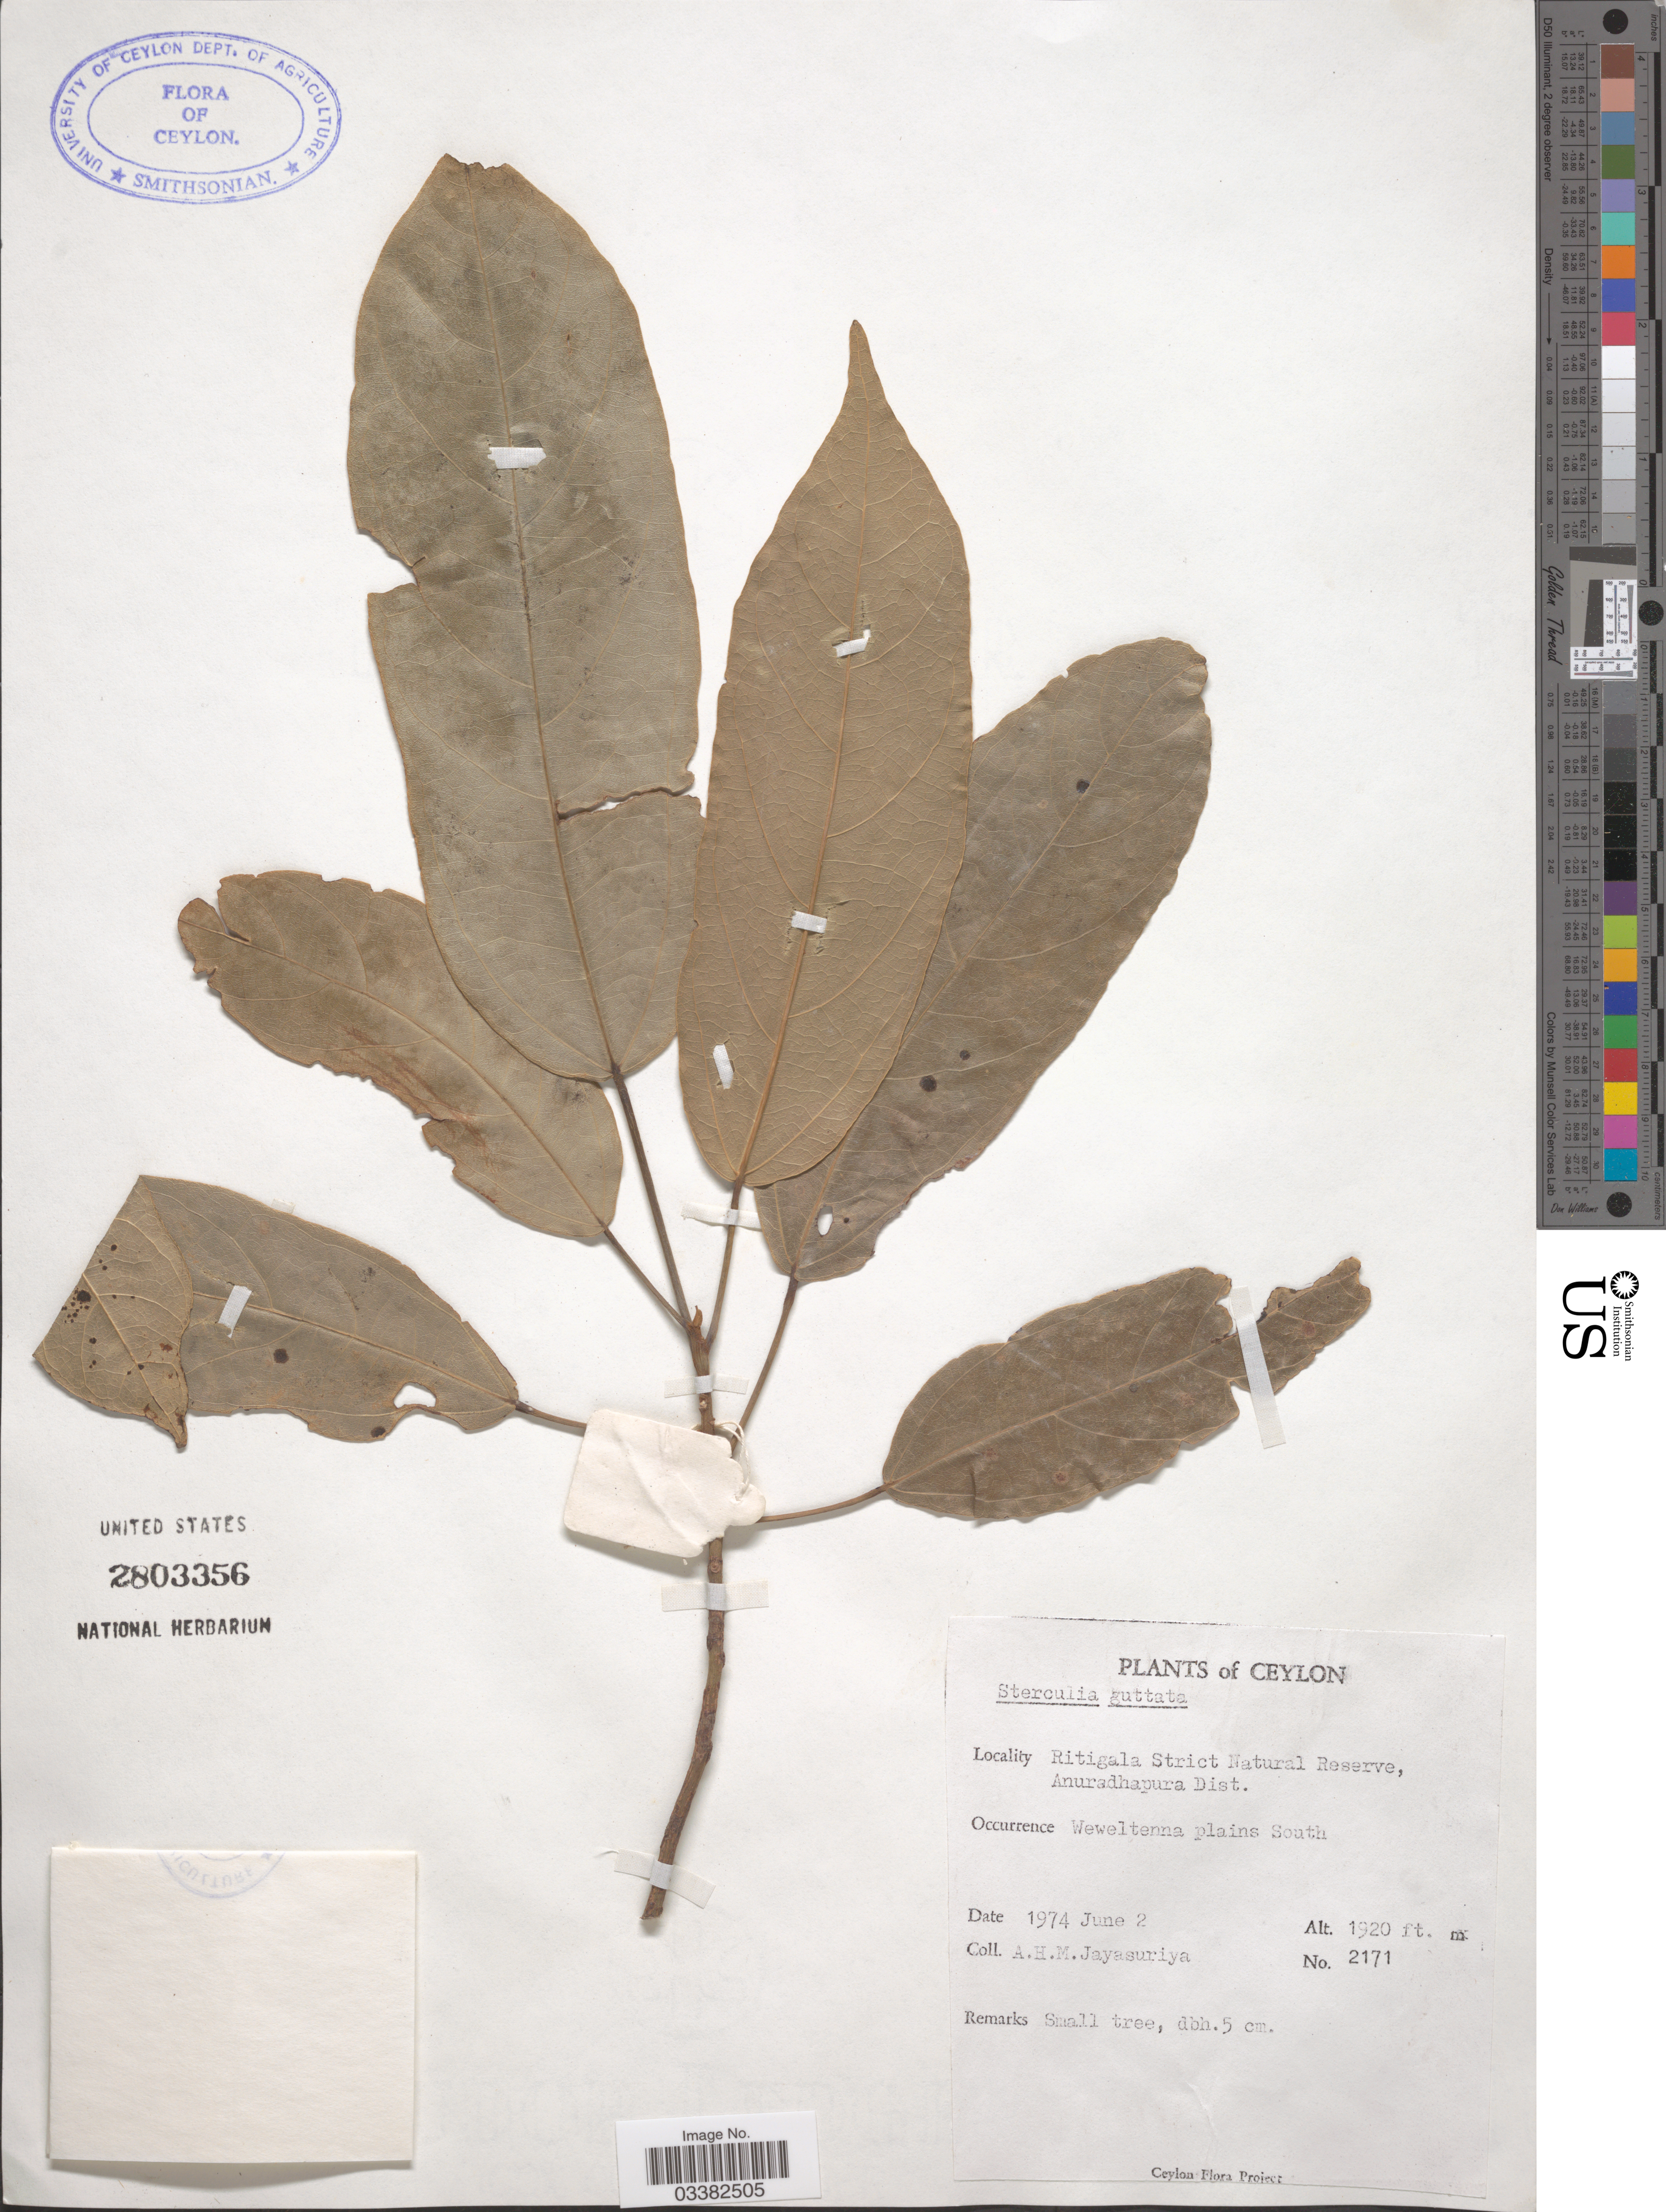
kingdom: Plantae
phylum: Tracheophyta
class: Magnoliopsida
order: Malvales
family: Malvaceae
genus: Sterculia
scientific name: Sterculia guttata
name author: Roxb. ex G. Don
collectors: A. H. Jayasuriya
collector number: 2171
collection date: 1974-06-02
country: Sri Lanka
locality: Ceylon. Ritigala Strict Natural Reserve, Anuradhapura Dist. Weweltenna plains South.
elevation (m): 585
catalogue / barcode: US 2803356